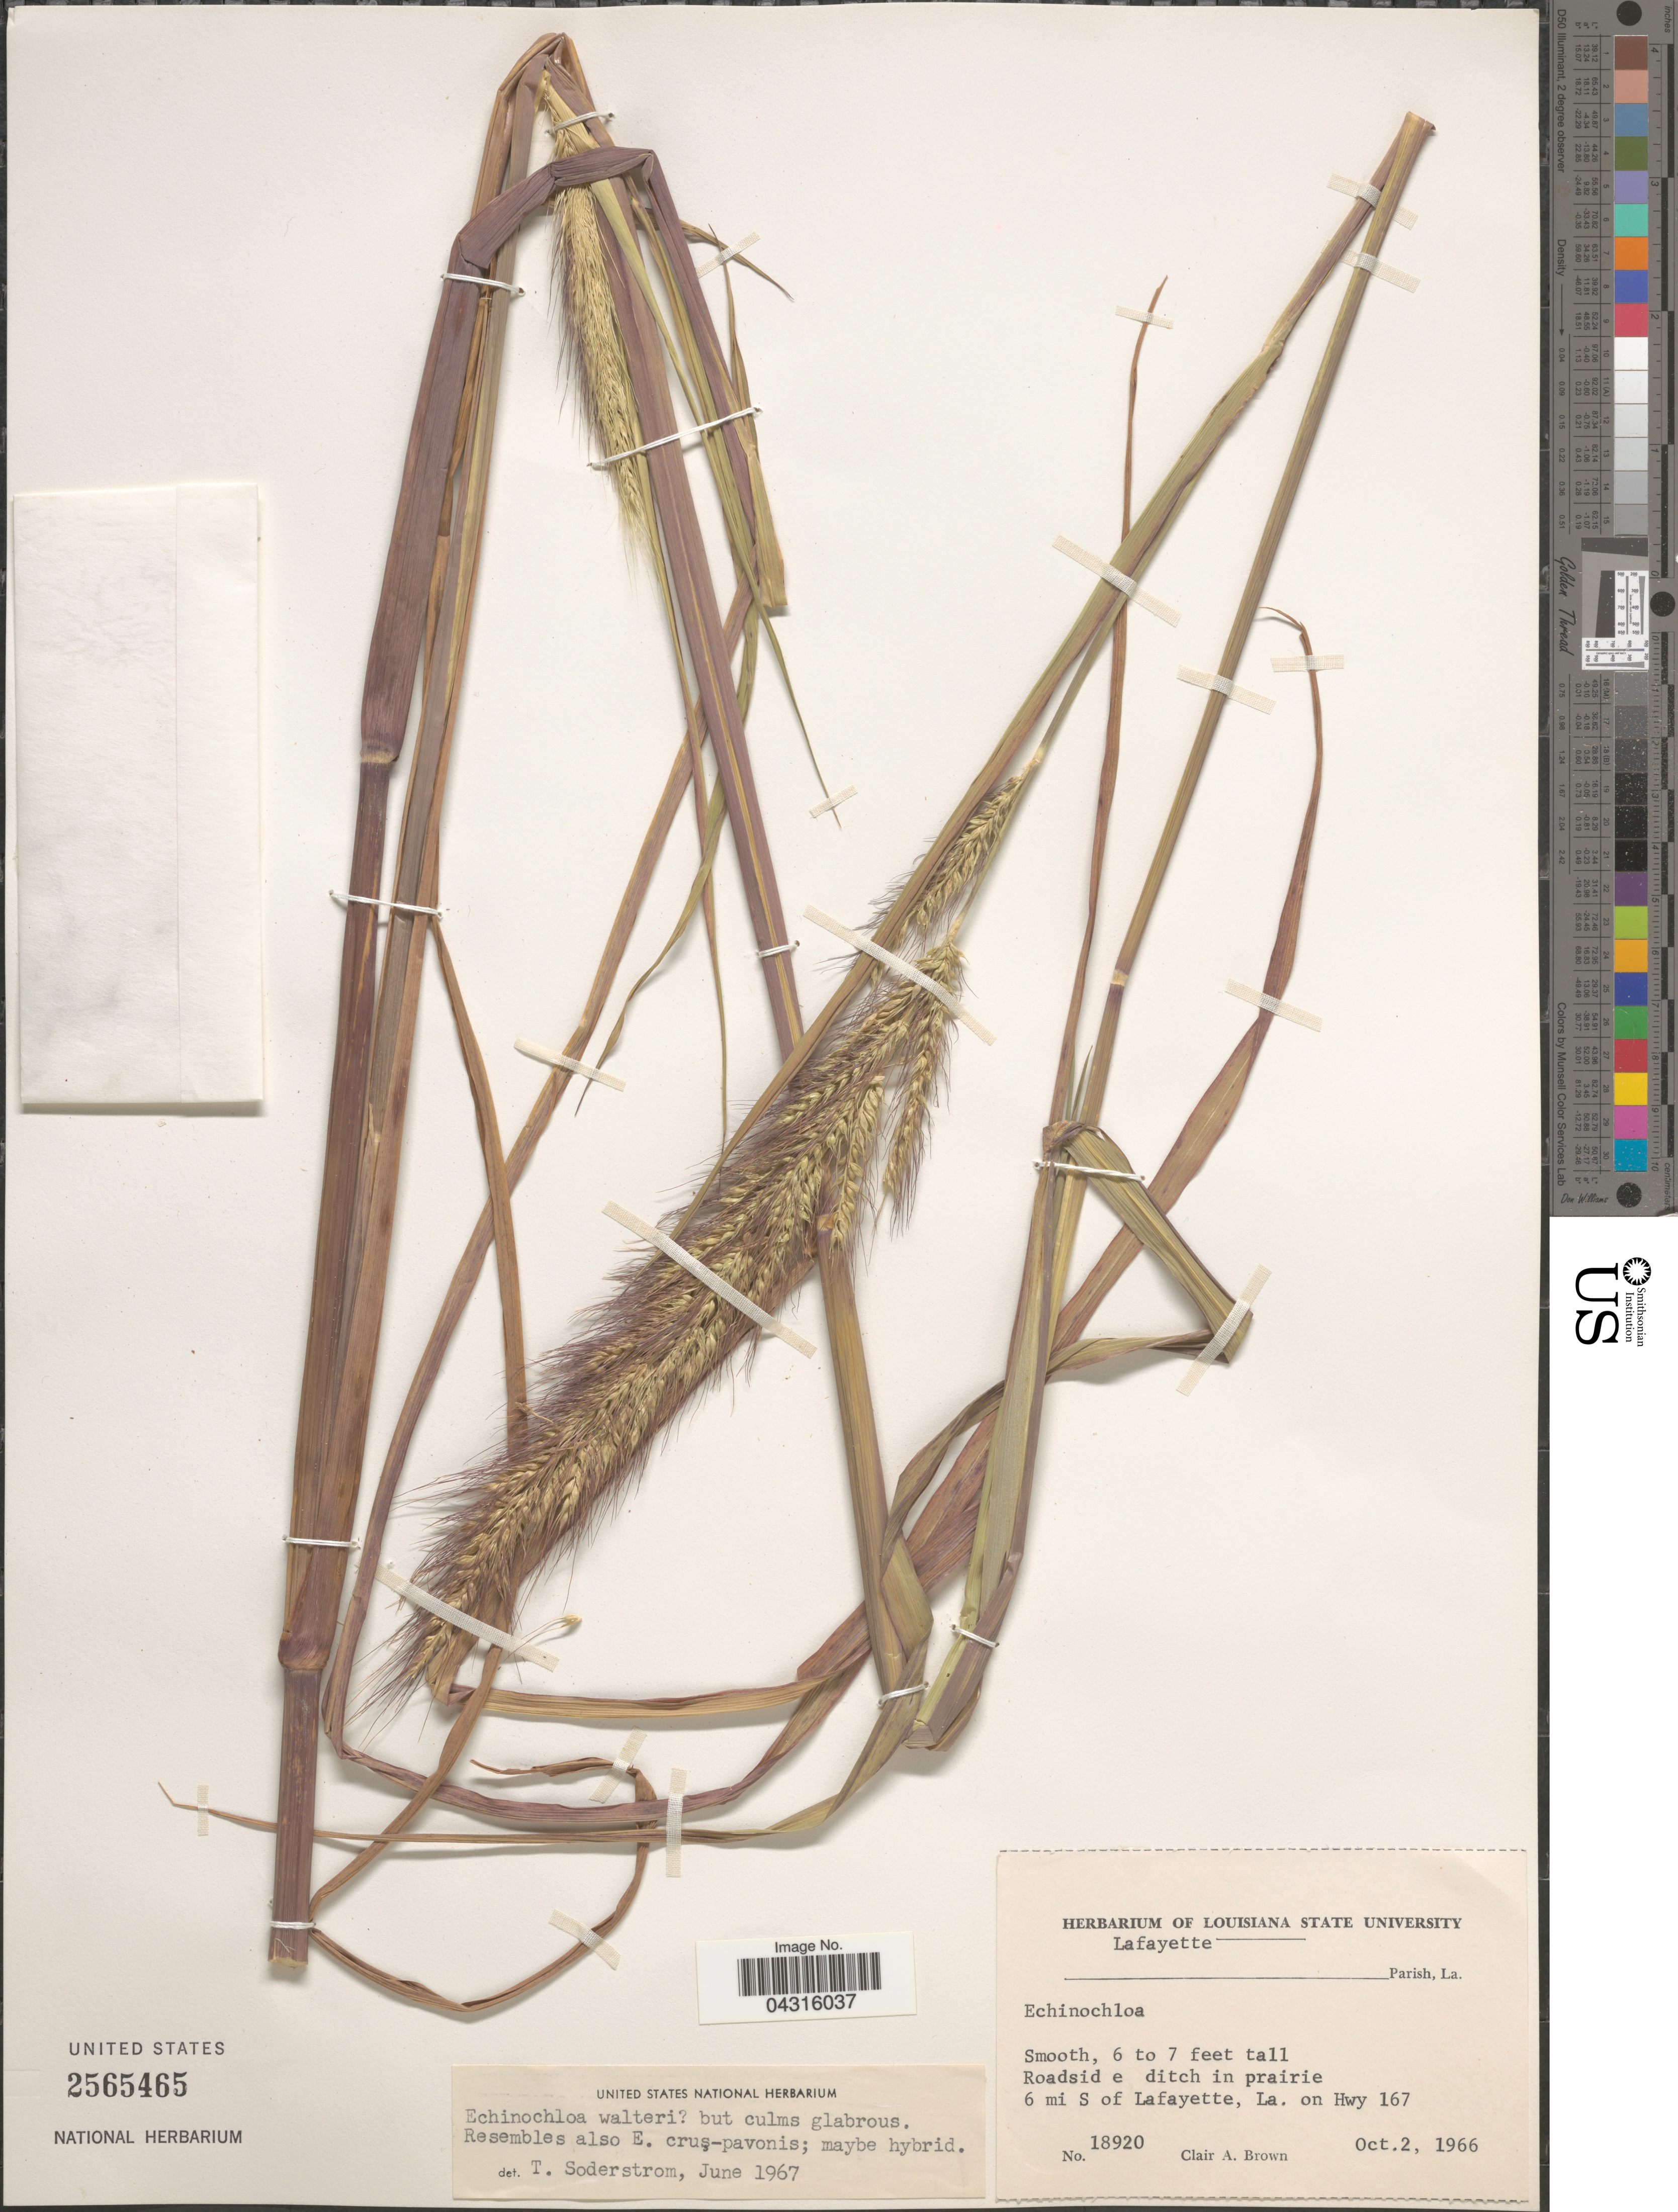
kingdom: Plantae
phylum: Tracheophyta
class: Liliopsida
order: Poales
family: Poaceae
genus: Echinochloa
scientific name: Echinochloa walteri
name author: (Pursh) A. Heller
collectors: C. A. Brown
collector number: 18920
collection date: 1966-10-02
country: United States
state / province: Louisiana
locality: Lafayette Parish. Roadside e ditch in prairie 6 mi S of Lafayette, La. on Hwy 167.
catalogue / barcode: US 2565465